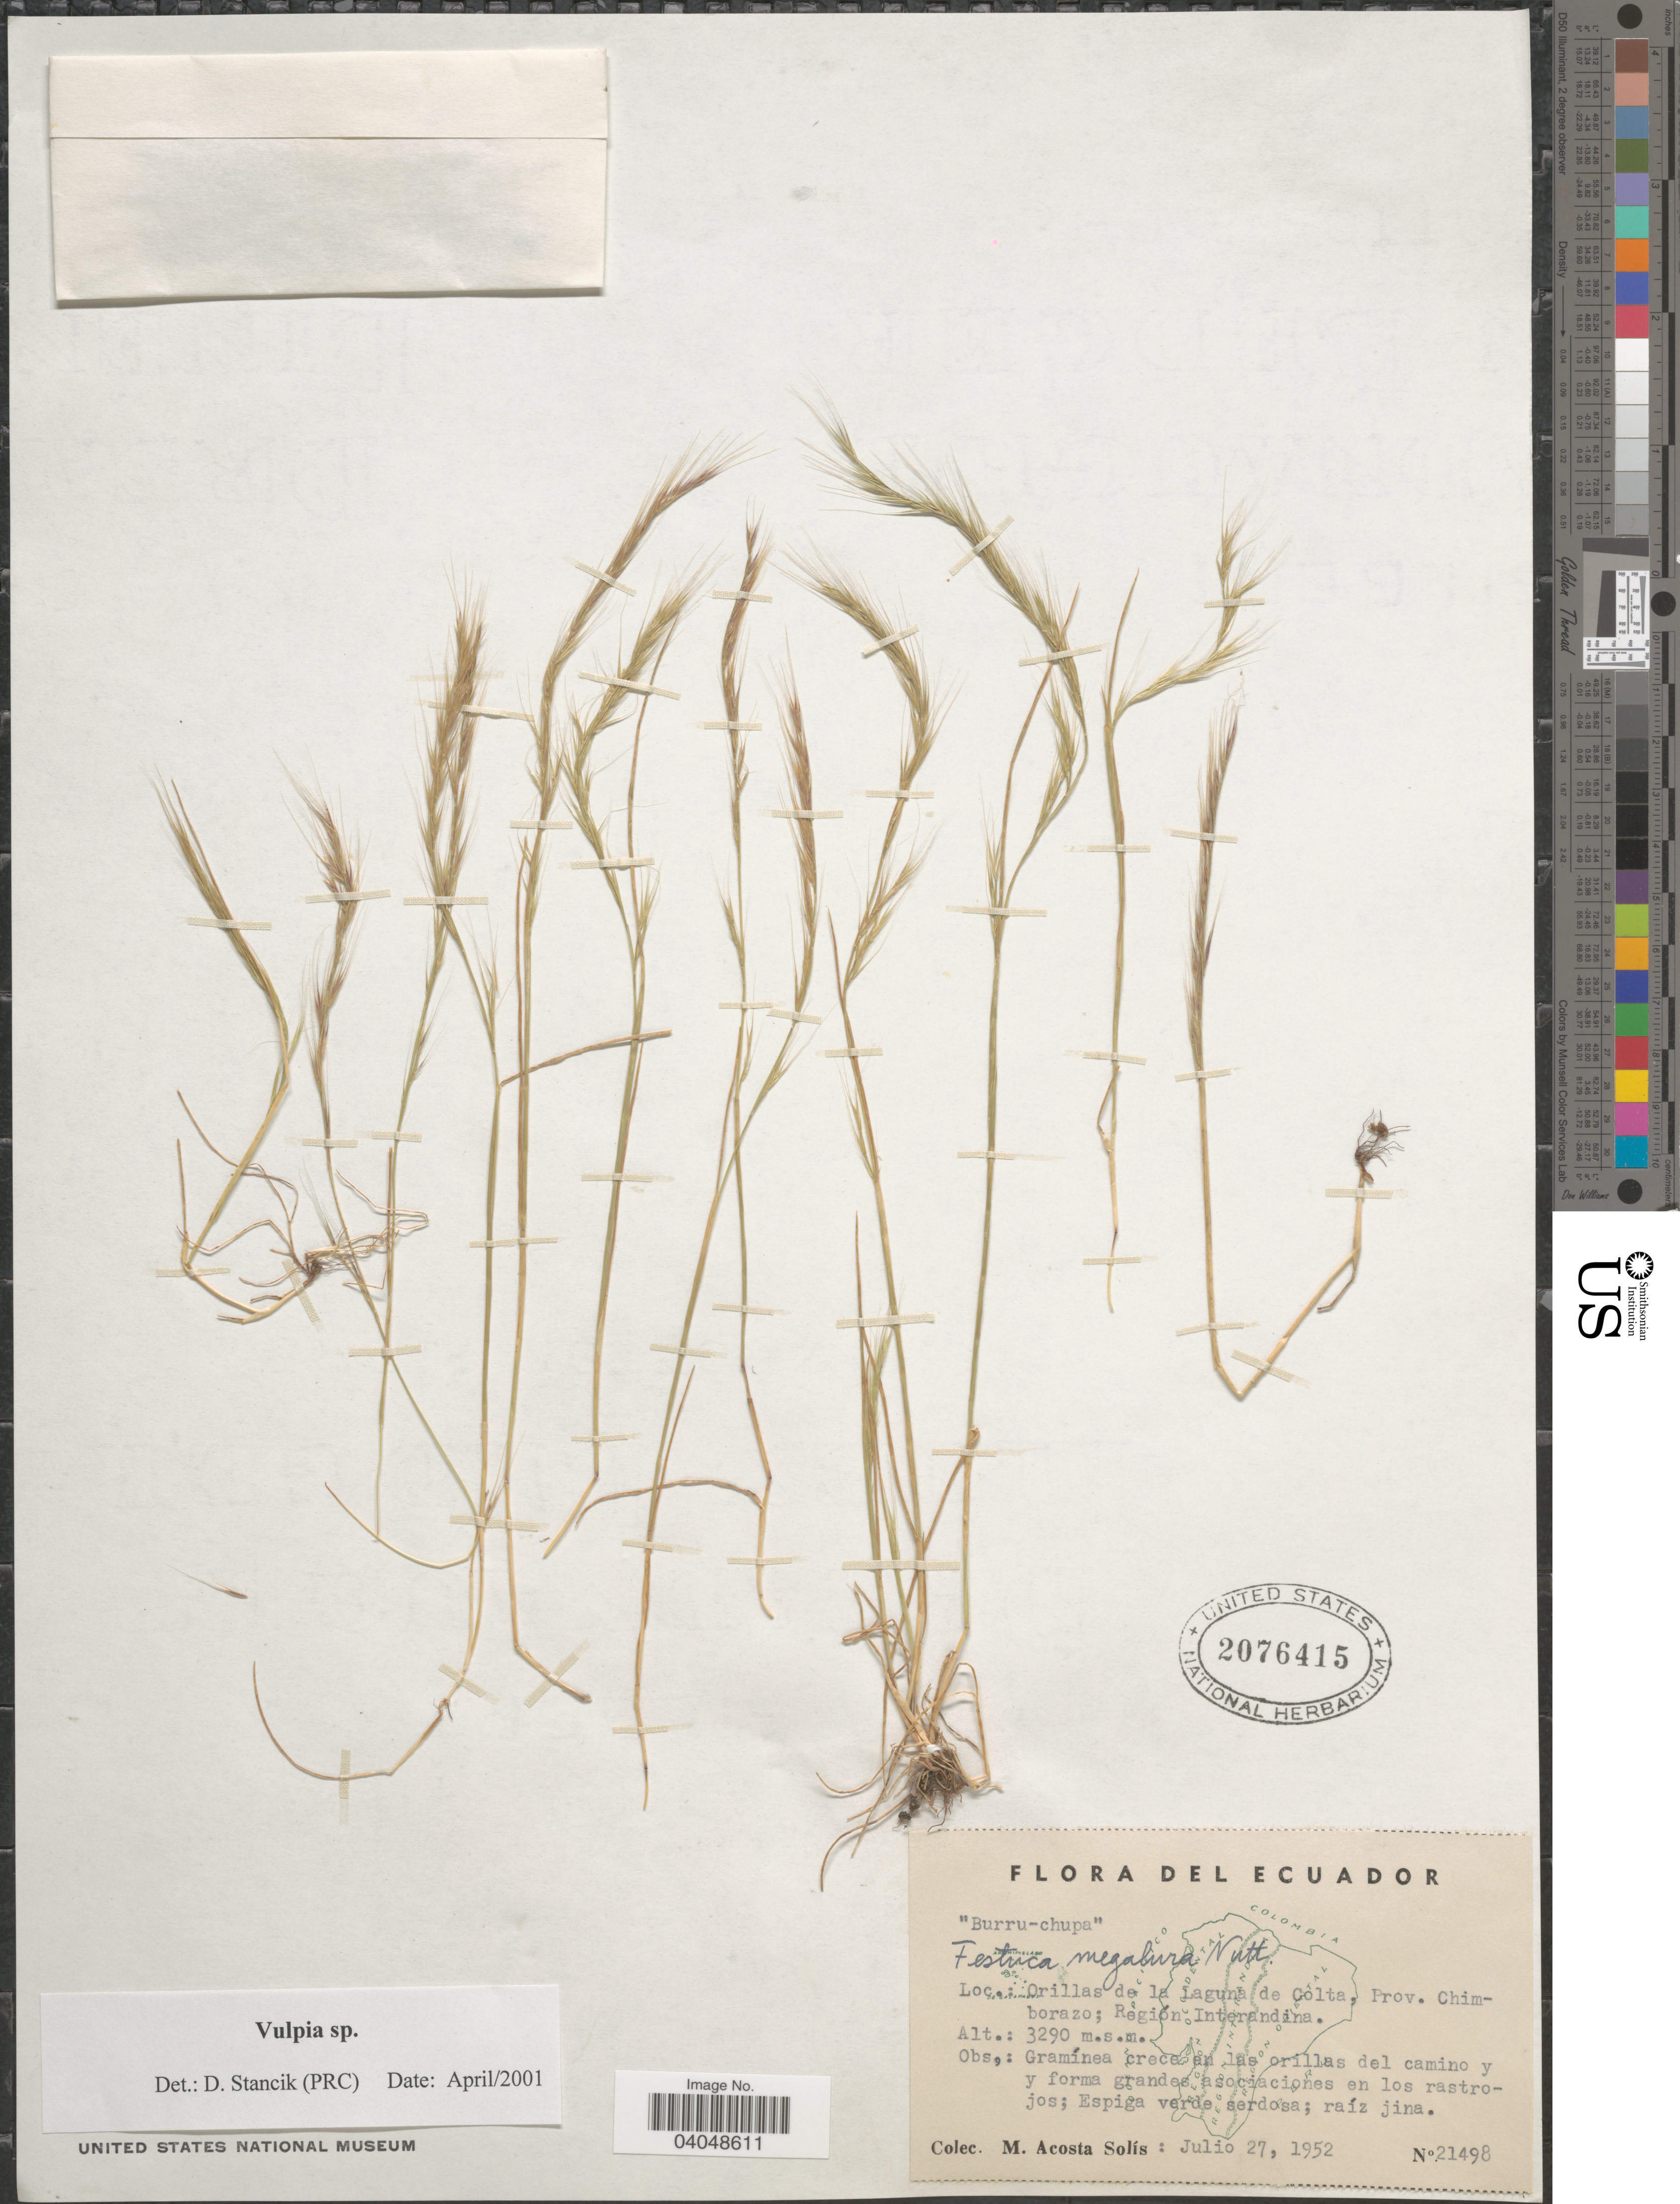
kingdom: Plantae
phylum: Tracheophyta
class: Liliopsida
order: Poales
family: Poaceae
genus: Festuca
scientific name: Festuca sp.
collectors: M. Acosta Solis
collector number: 21498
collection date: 1952-07-27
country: Ecuador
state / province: Chimborazo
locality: Orillas de la Laguna de Colta; Región Interandina.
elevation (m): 3290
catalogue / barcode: US 2076415